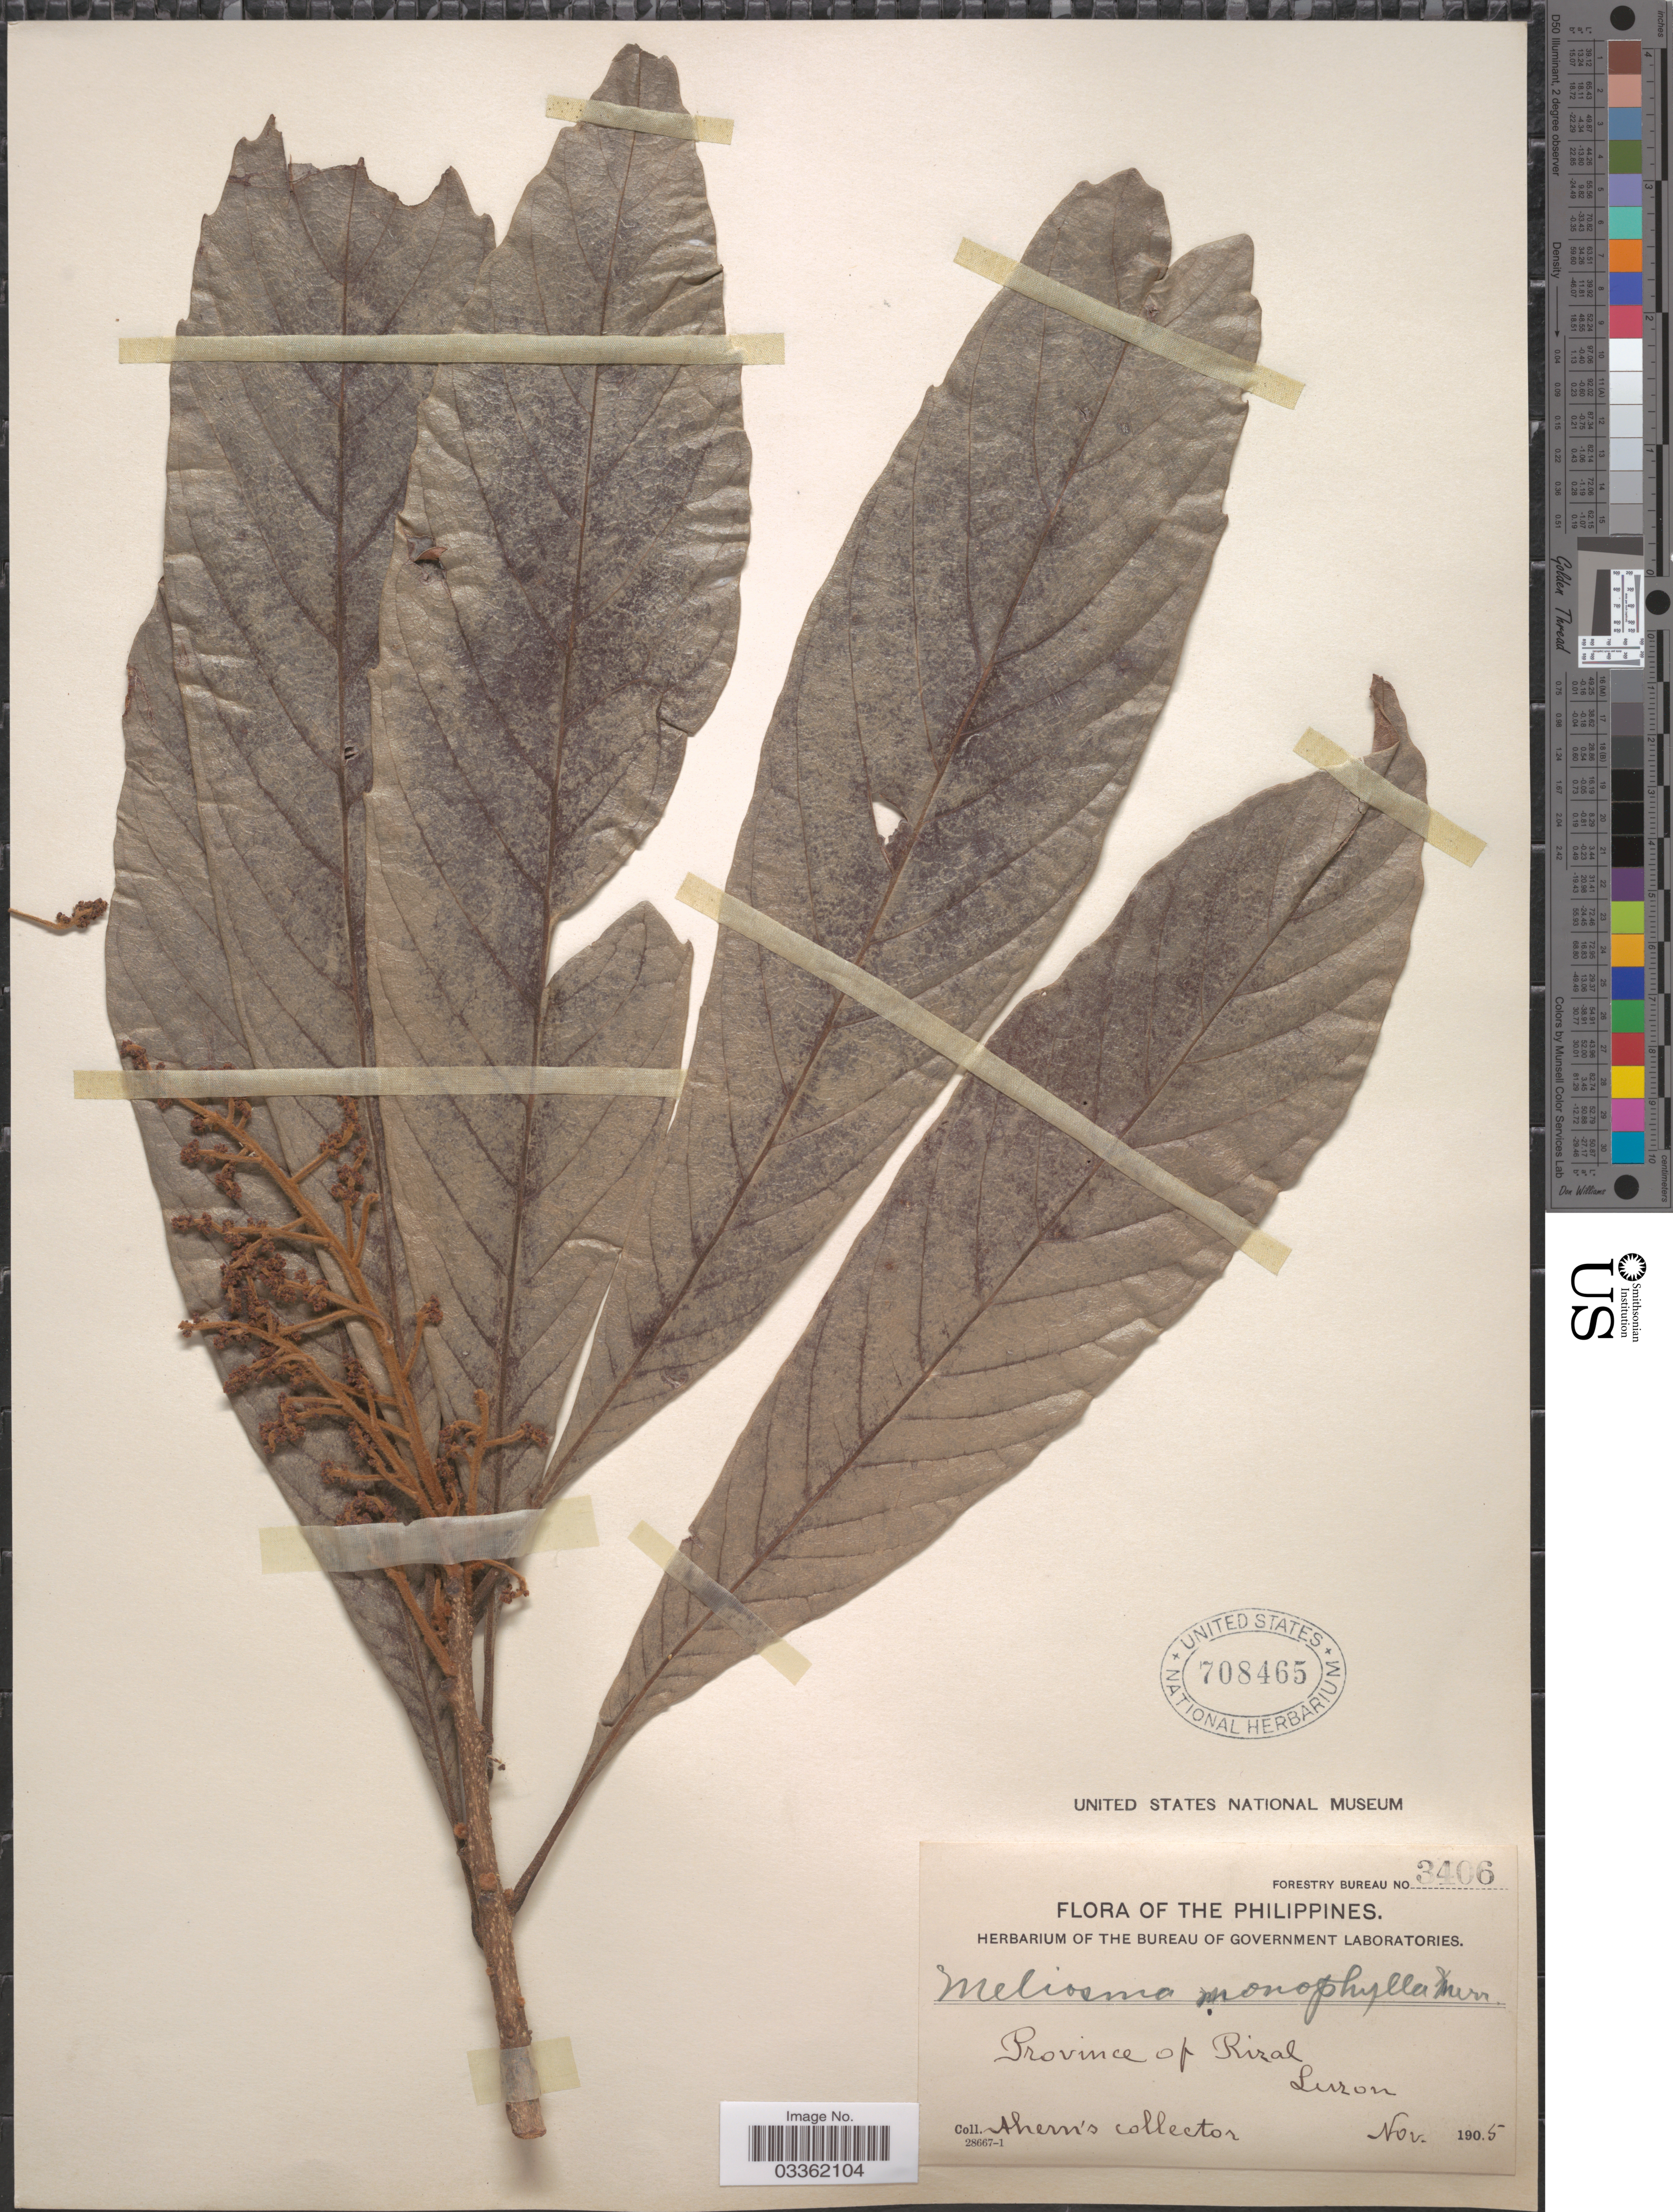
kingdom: Plantae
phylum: Tracheophyta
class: Magnoliopsida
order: Proteales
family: Sabiaceae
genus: Meliosma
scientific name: Meliosma monophylla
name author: Merr.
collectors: Ahern's collector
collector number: Forestry Bureau 3406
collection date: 1905-11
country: Philippines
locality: Province of Rizal. Luzon.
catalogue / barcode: US 708465